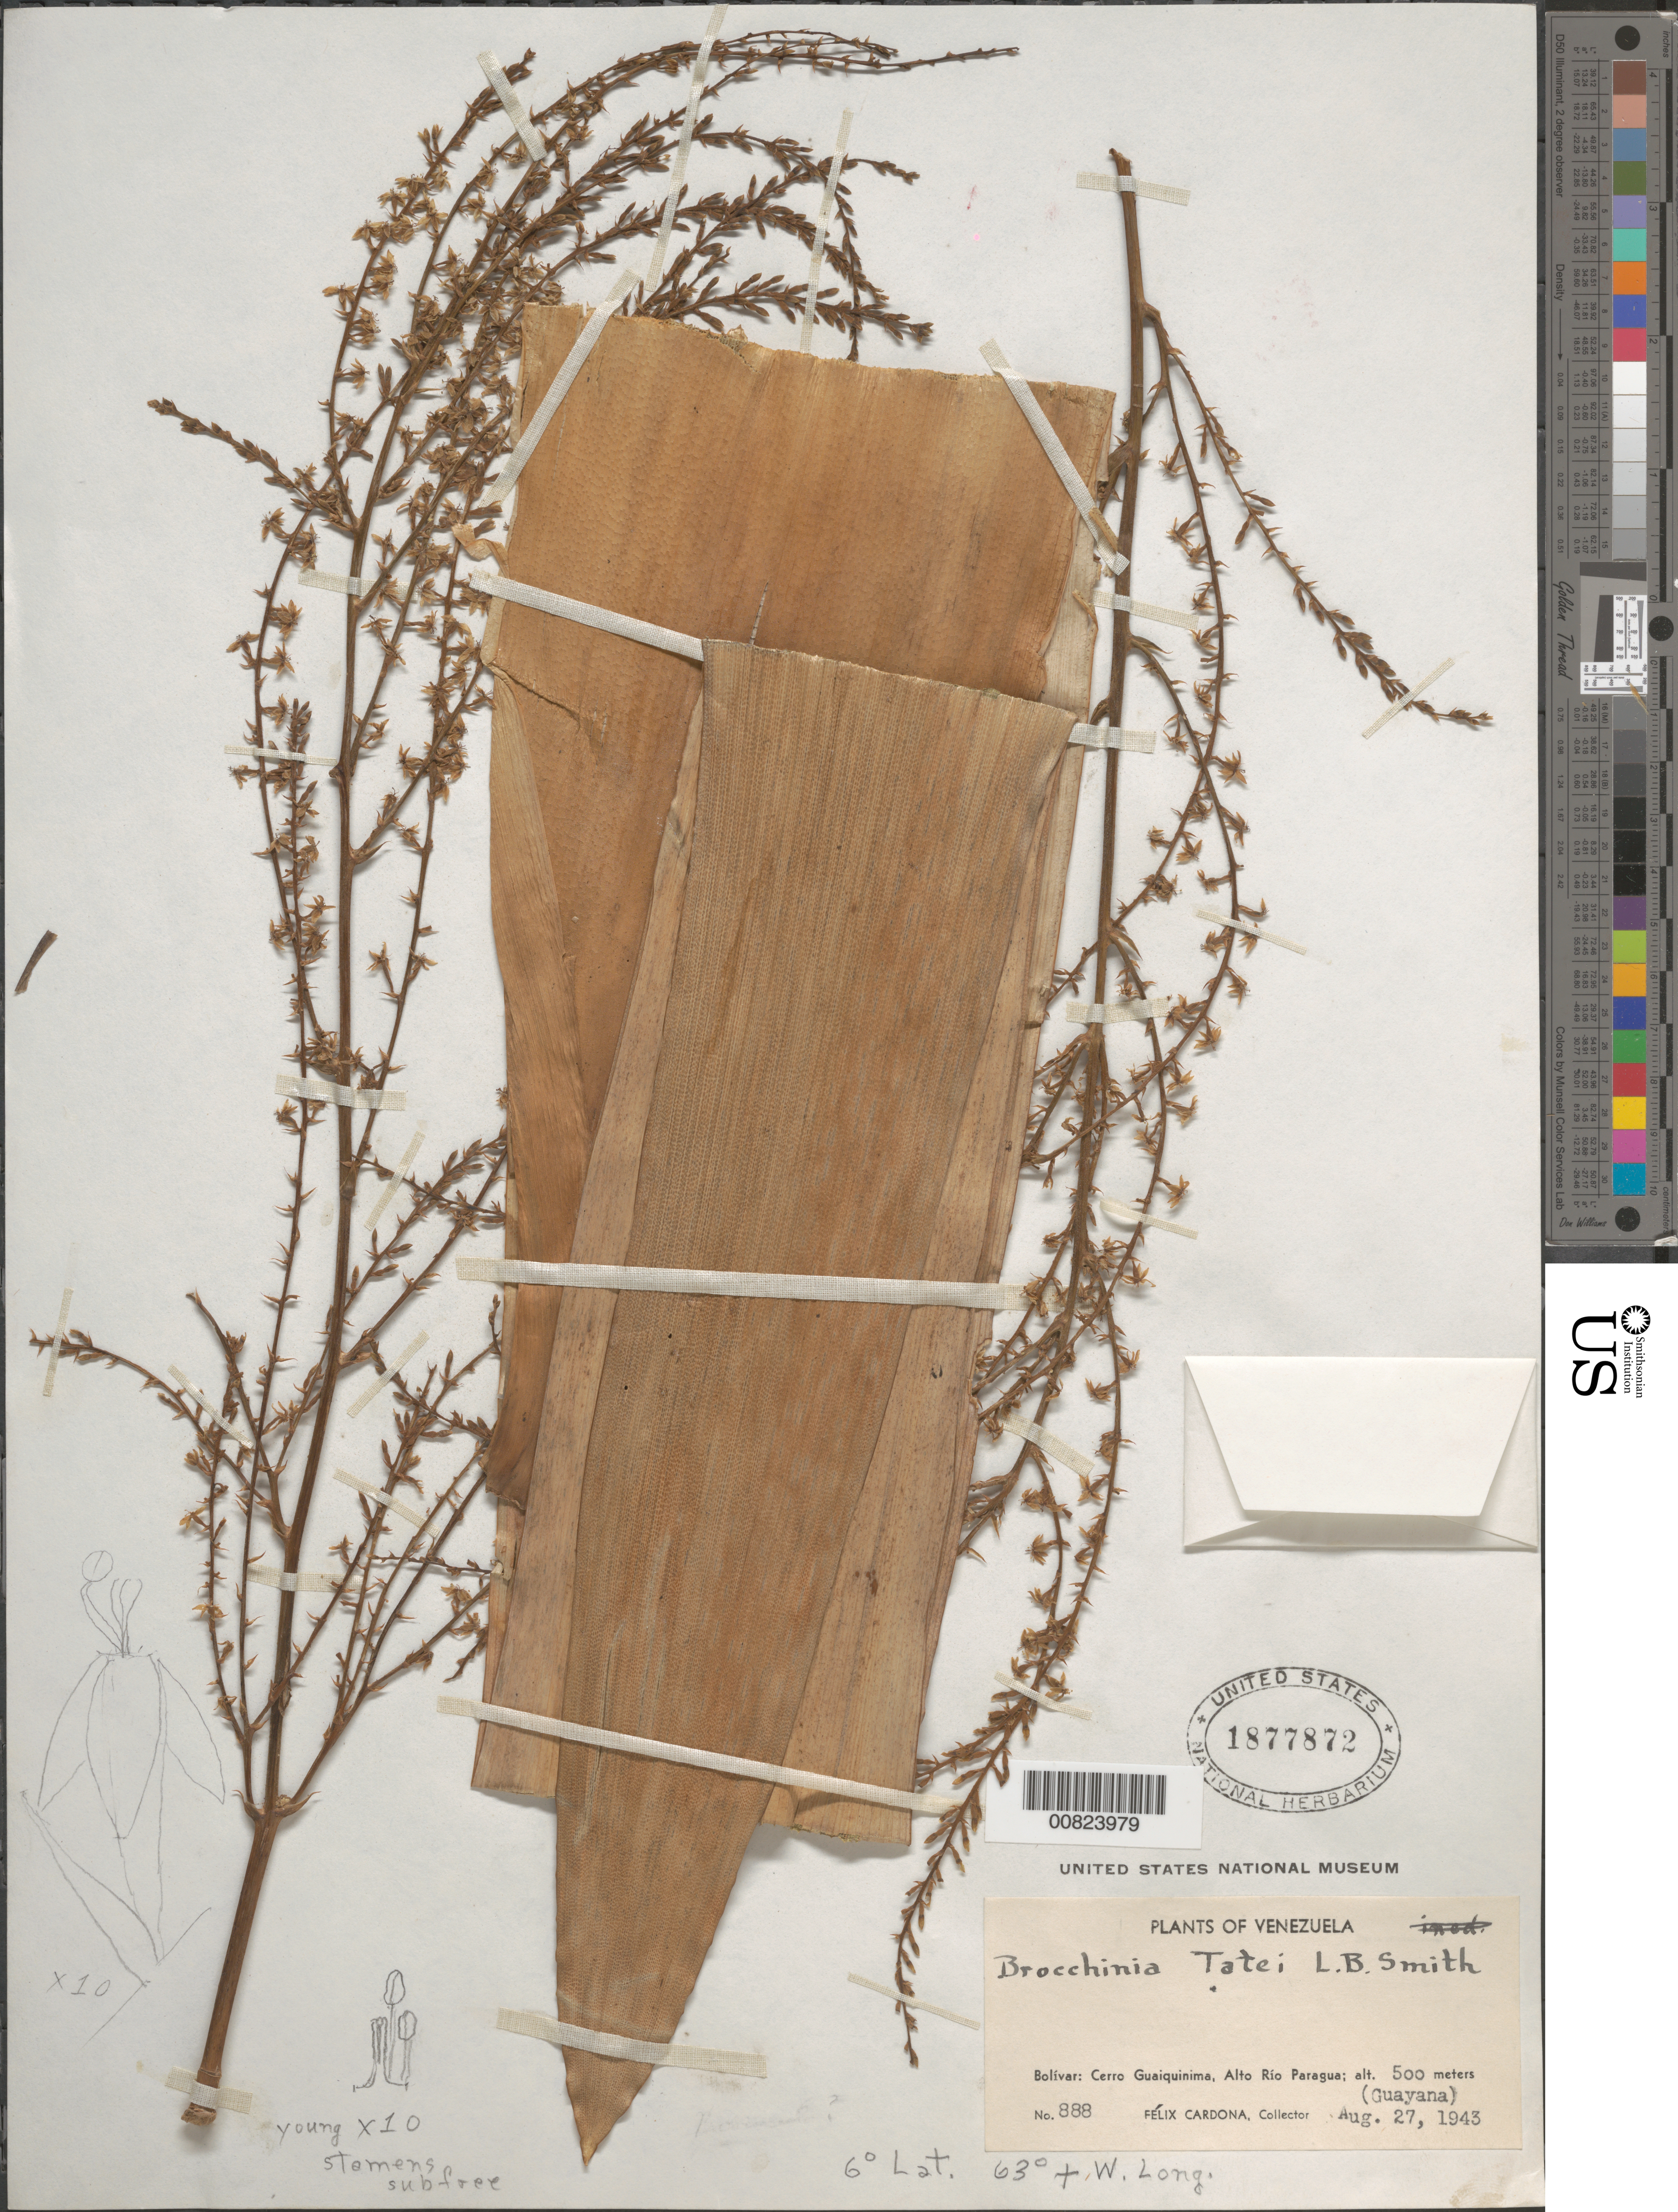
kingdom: Plantae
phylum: Tracheophyta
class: Liliopsida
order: Poales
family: Bromeliaceae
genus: Brocchinia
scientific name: Brocchinia tatei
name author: L.B. Sm.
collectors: F. Cardona Puig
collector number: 888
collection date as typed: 27-Aug-43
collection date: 1943-08-27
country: Venezuela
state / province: Bolívar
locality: Alto Río Paragua, Cerro Guaiquinima (Guayana)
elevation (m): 500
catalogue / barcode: US 1877872